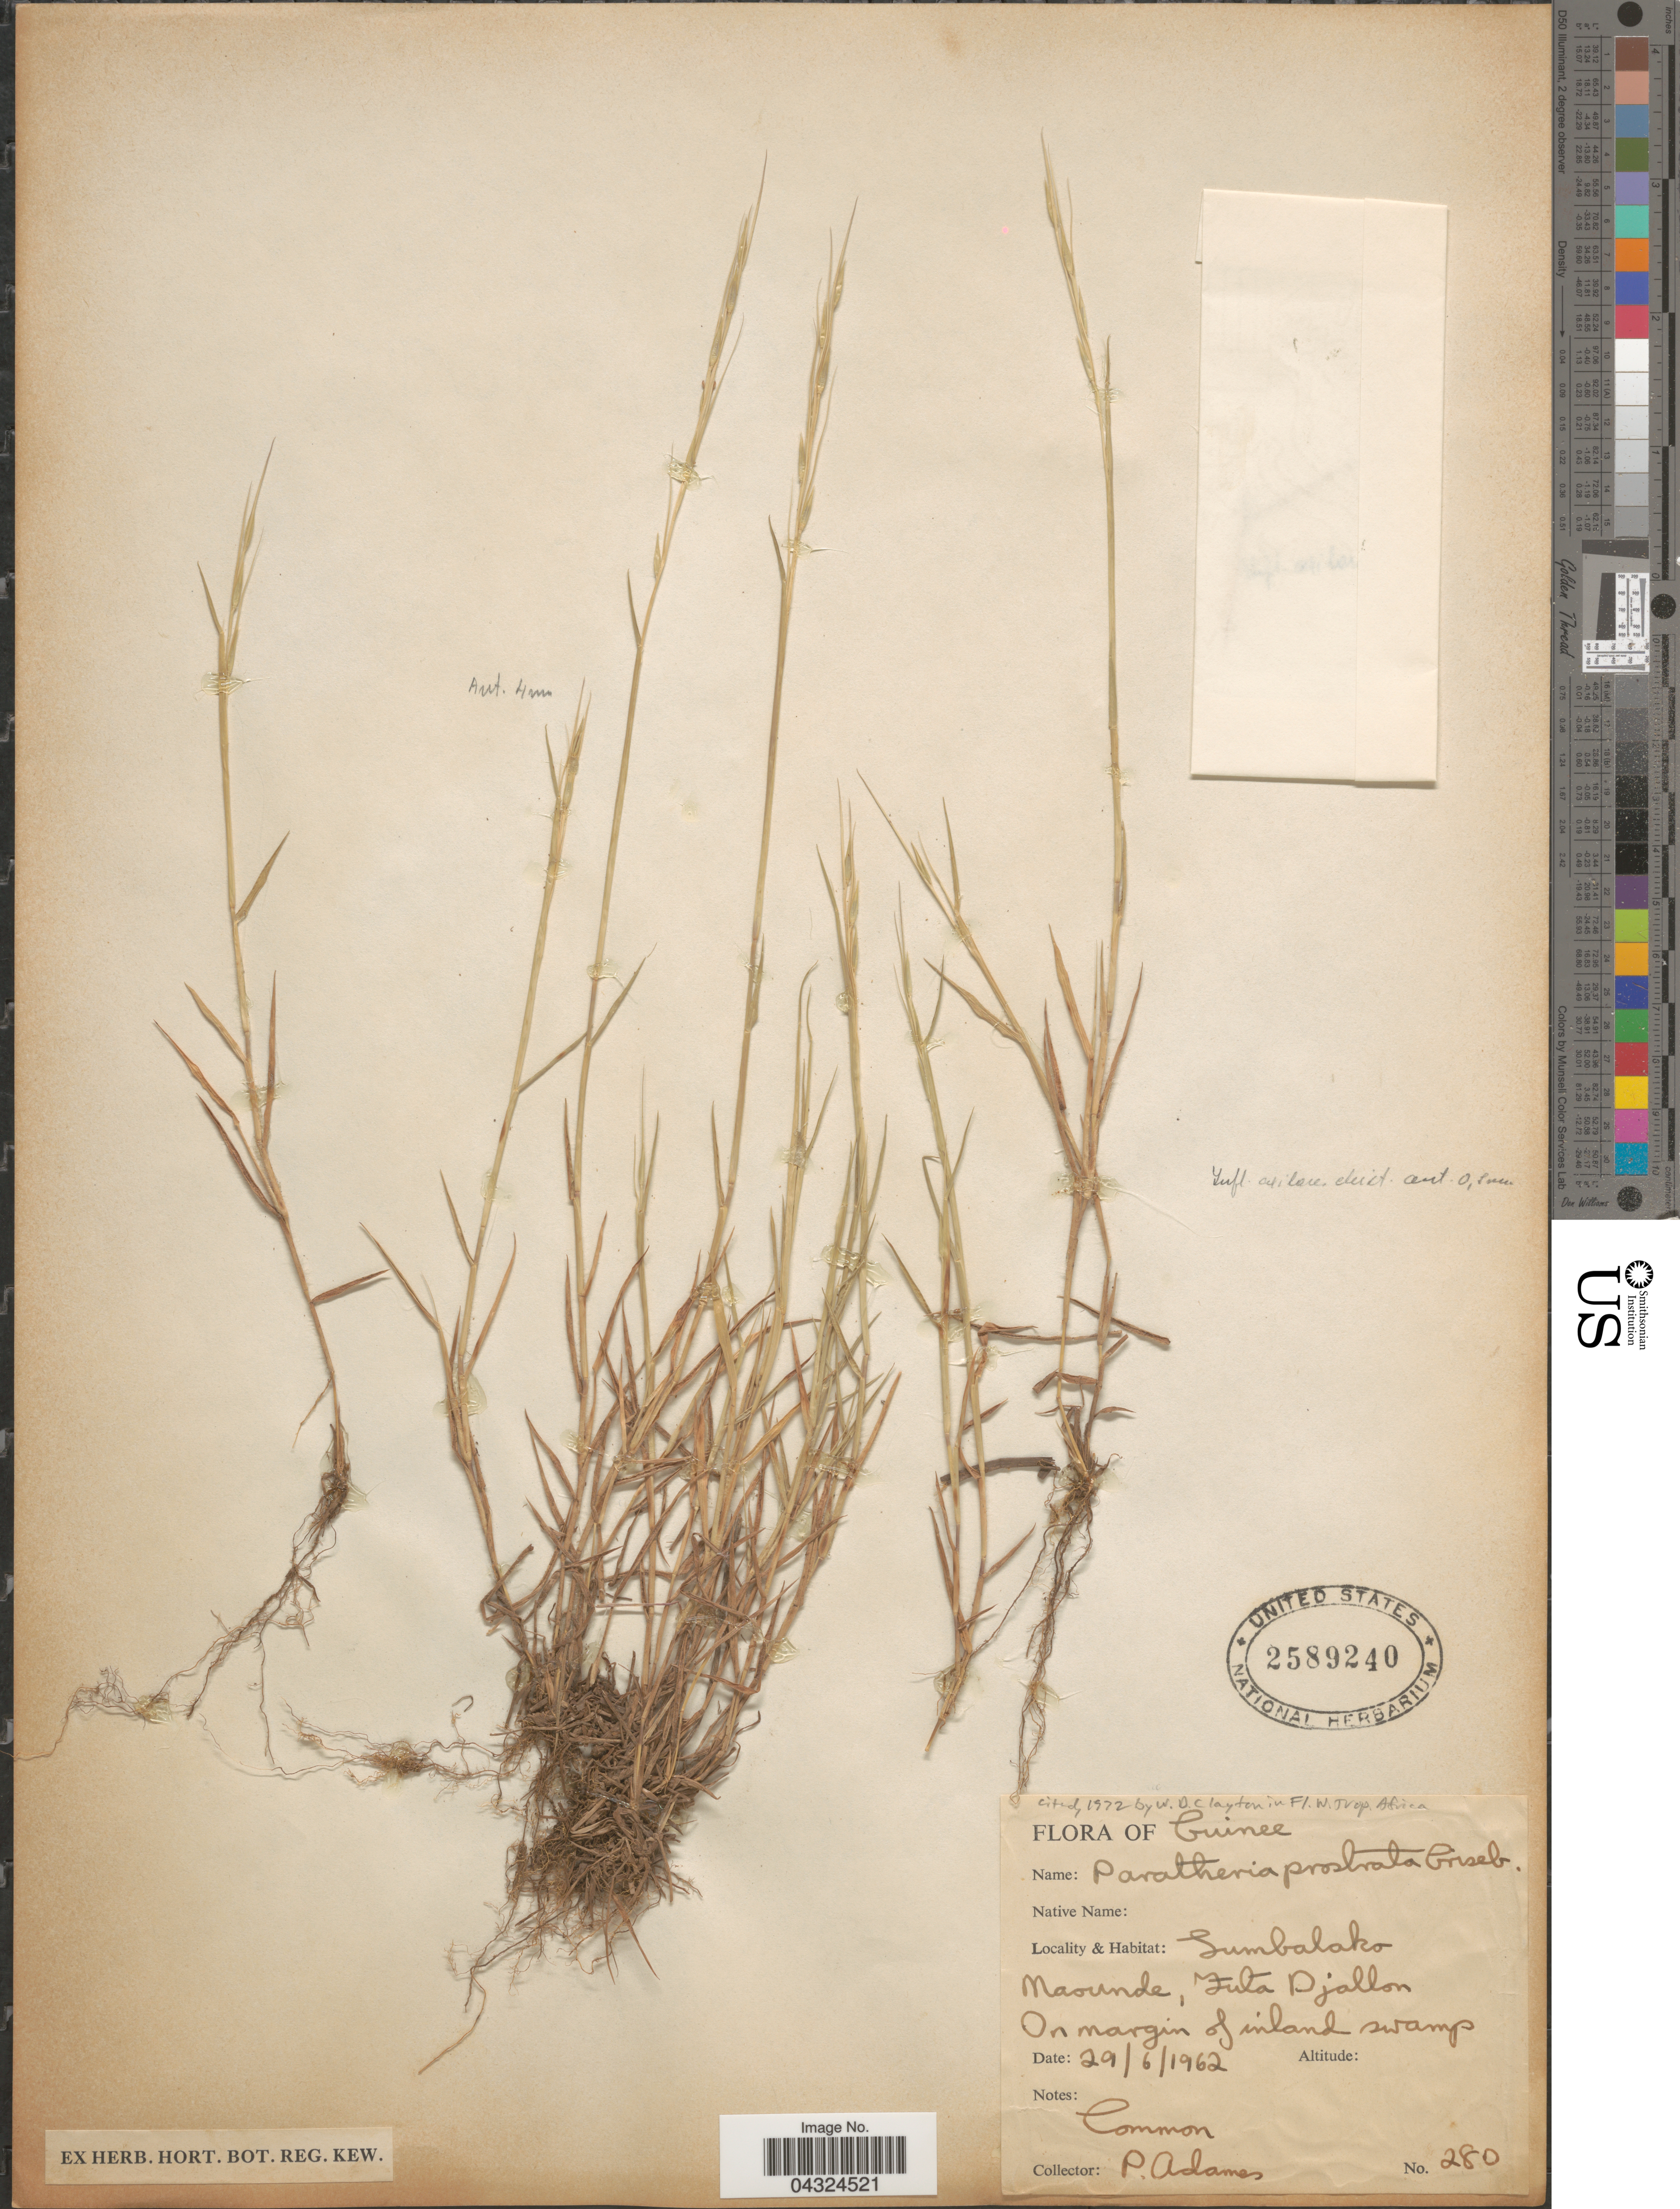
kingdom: Plantae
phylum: Tracheophyta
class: Liliopsida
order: Poales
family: Poaceae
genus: Paratheria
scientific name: Paratheria prostrata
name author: Griseb.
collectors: P. Adams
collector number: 280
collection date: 1962-06-29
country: Guinea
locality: Sumbalako. Maounde, Futa Djallon.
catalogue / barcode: US 2589240